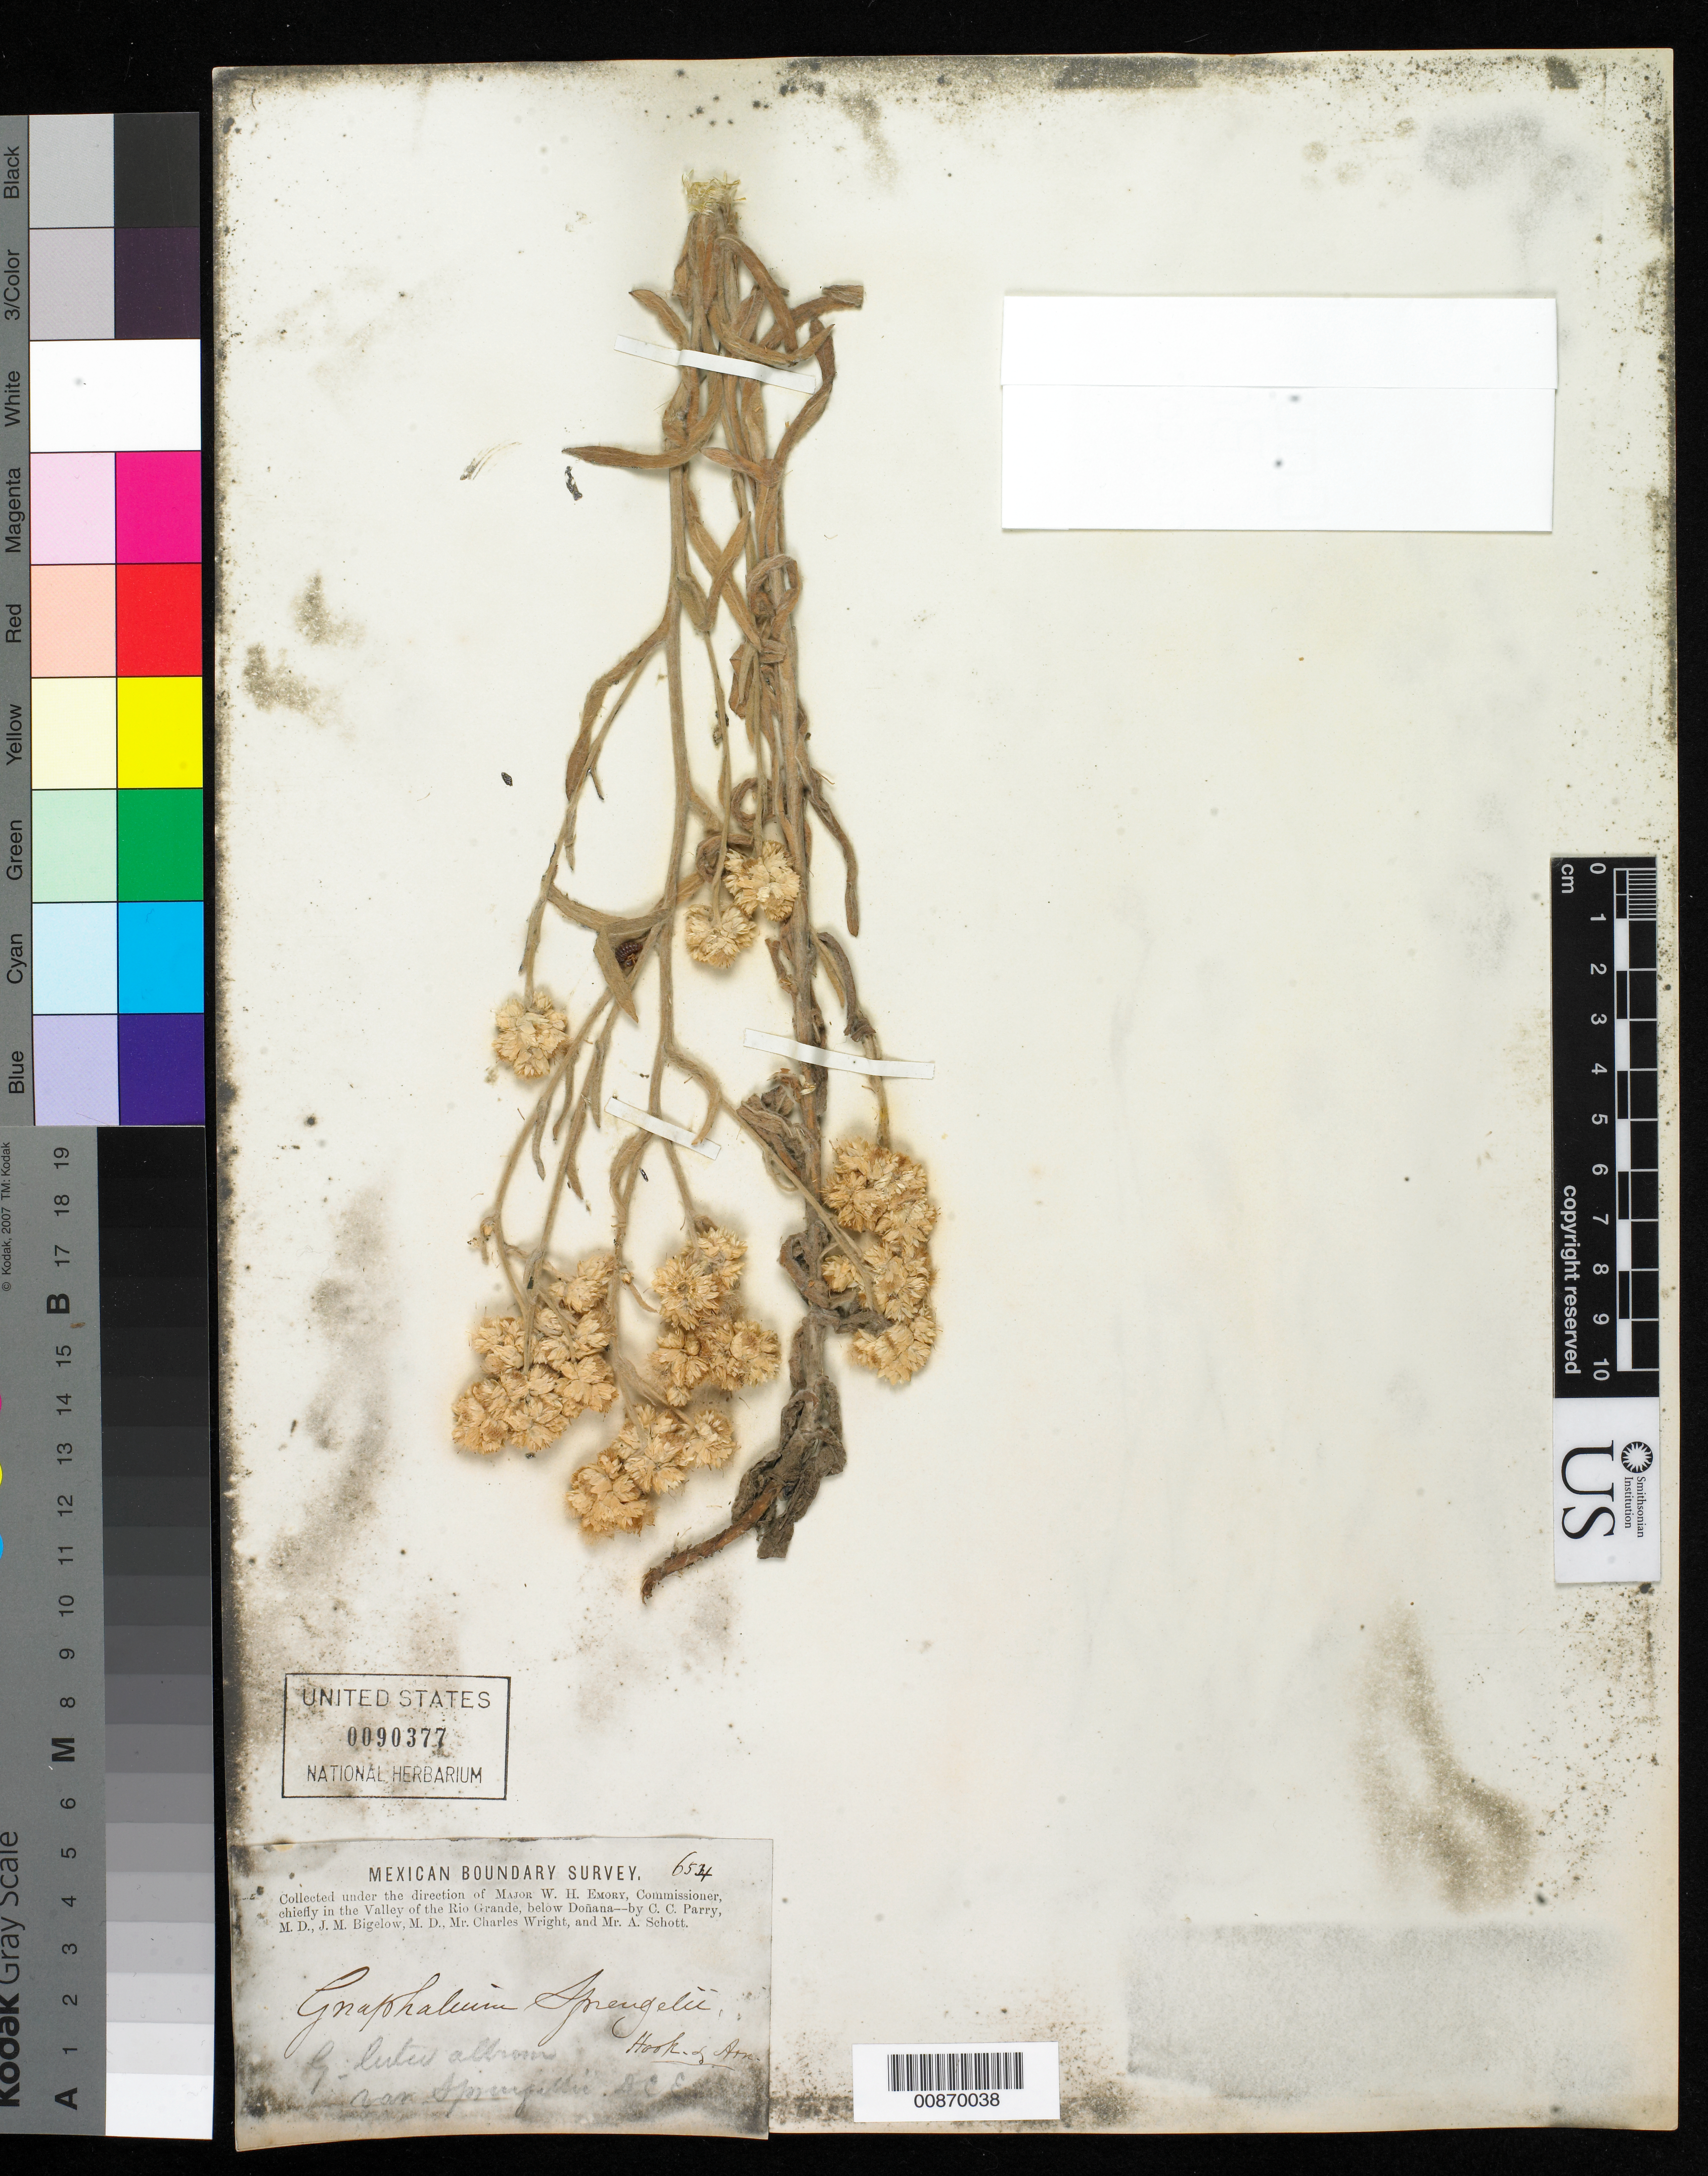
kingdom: Plantae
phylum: Tracheophyta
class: Magnoliopsida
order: Asterales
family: Asteraceae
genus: Gnaphalium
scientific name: Gnaphalium sprengelii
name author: Hook. & Arn.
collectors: C. C. Parry, J. M. Bigelow, C. Wright & A. C. V. Schott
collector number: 654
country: United States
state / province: New Mexico / Texas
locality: Valley of the Rio Grande, below Doñana.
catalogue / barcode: US 90377